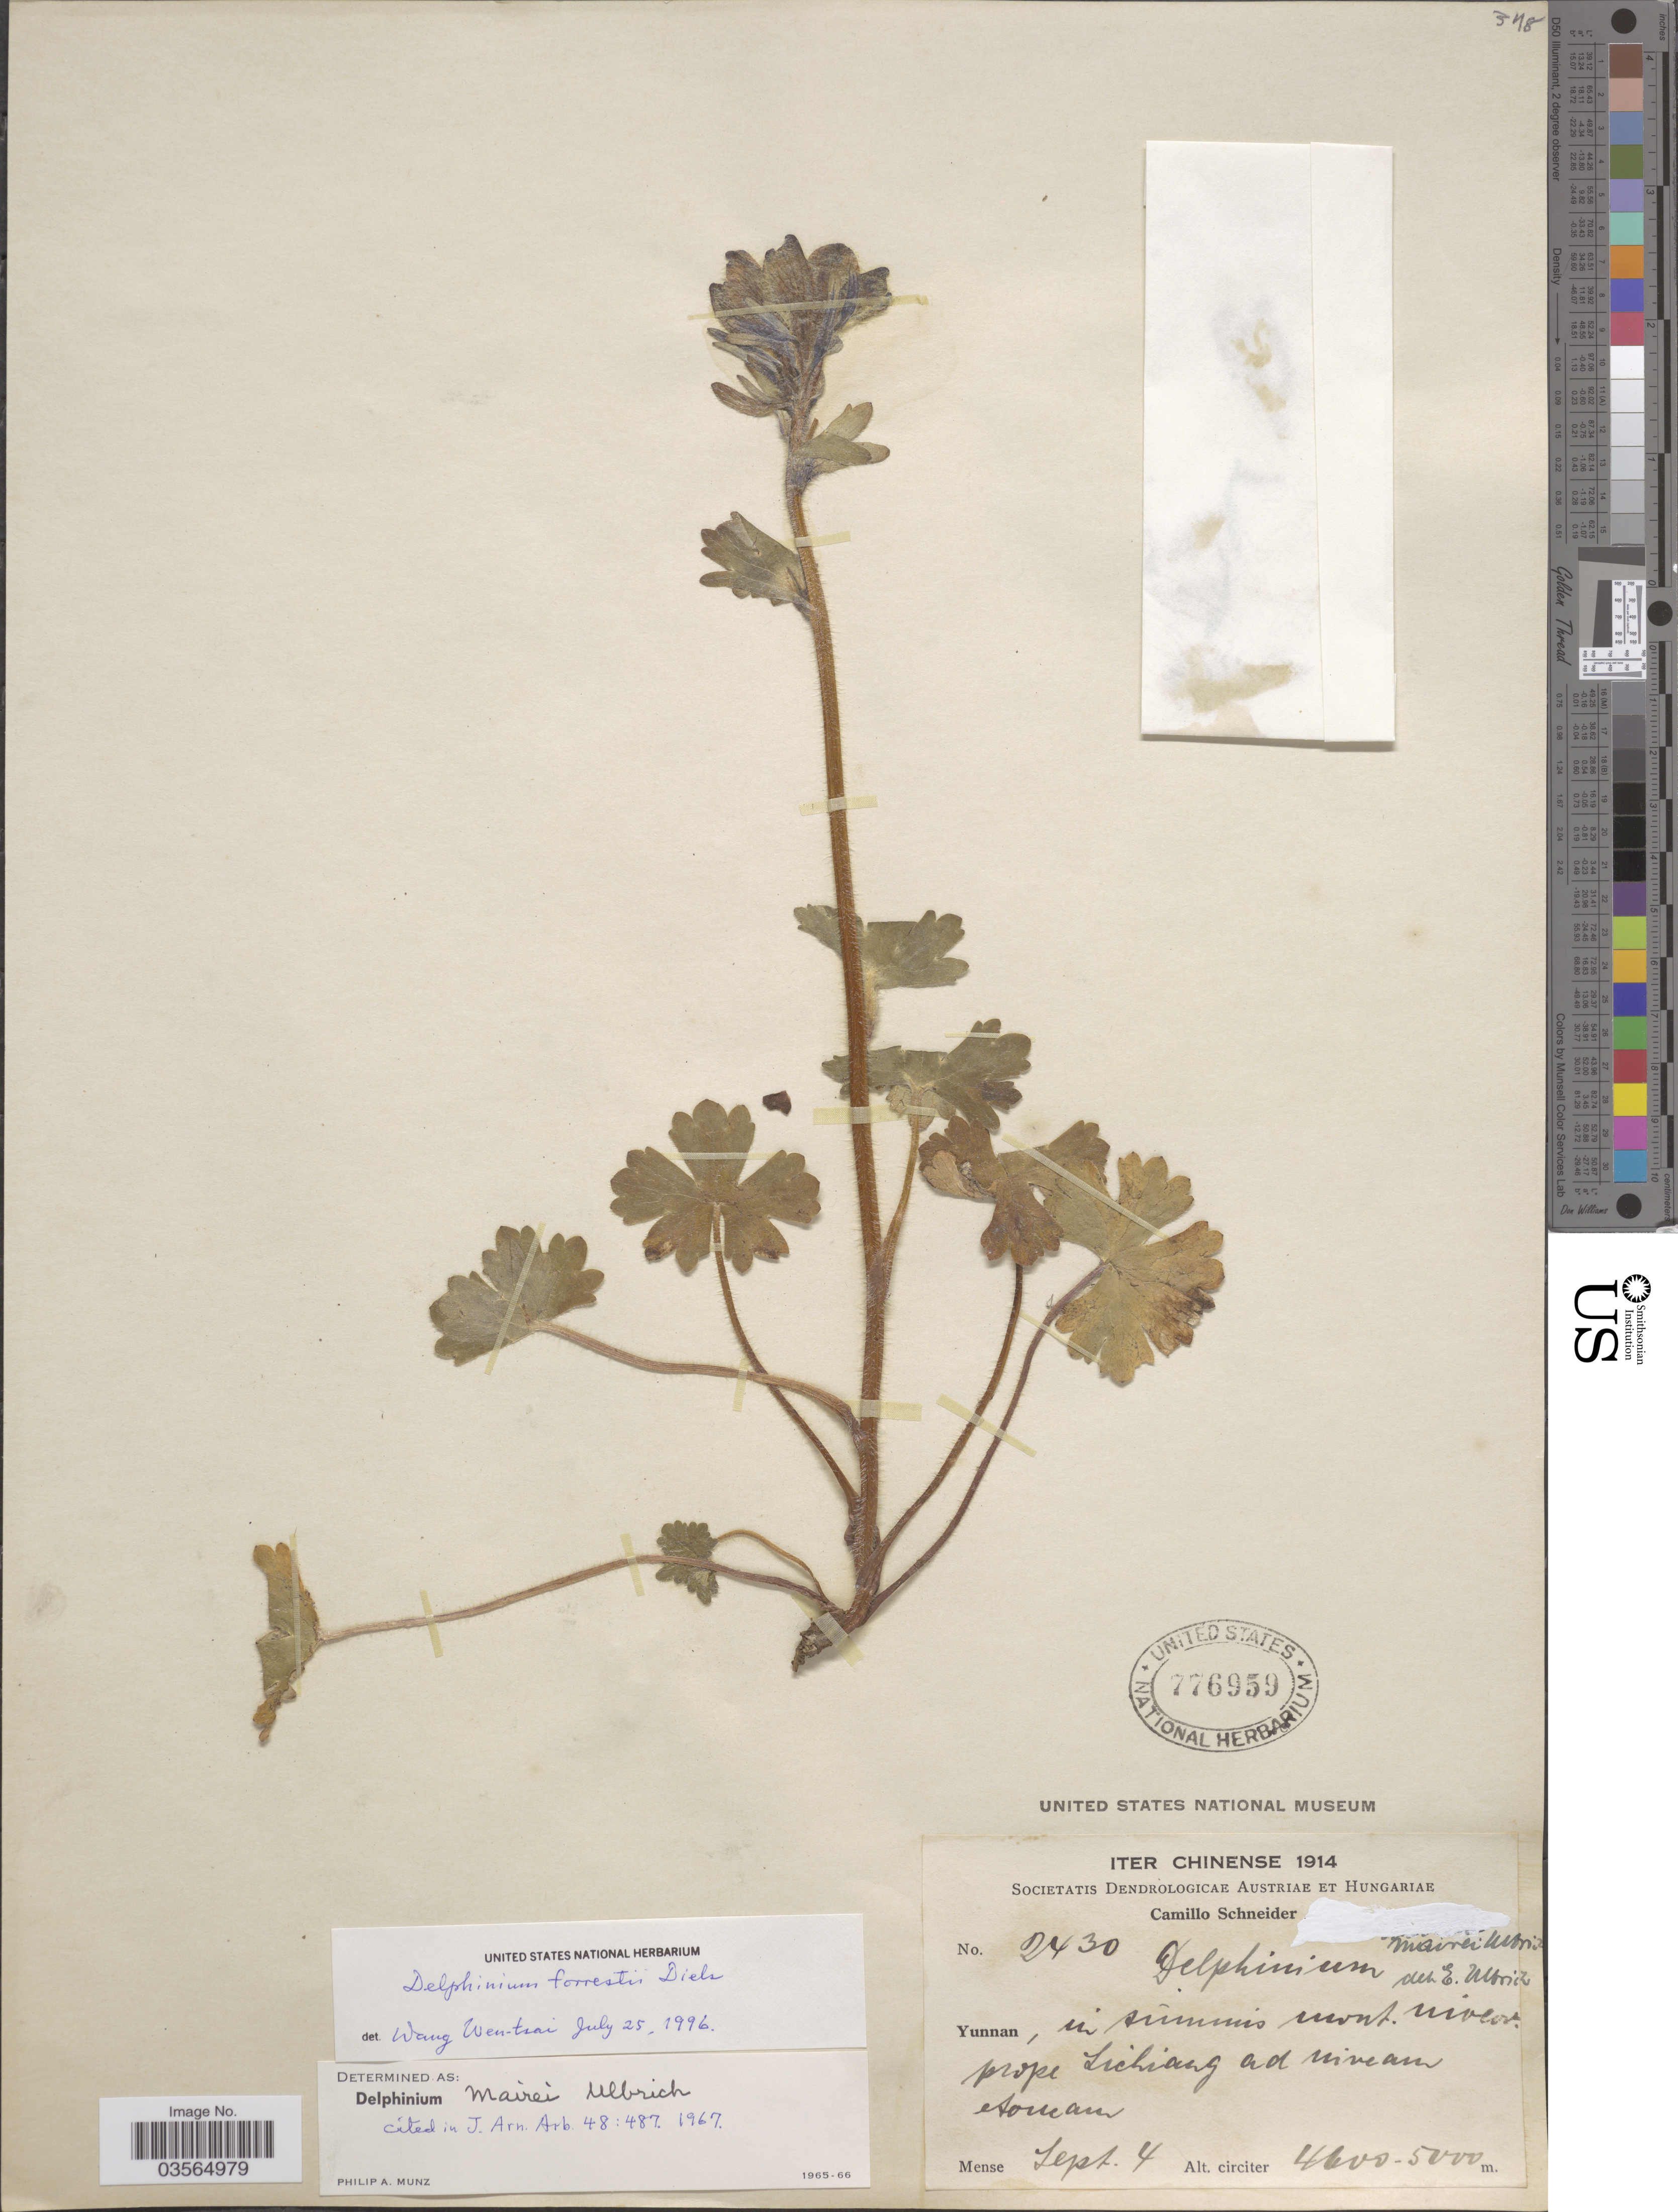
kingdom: Plantae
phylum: Tracheophyta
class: Magnoliopsida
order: Ranunculales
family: Ranunculaceae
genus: Delphinium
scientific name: Delphinium forrestii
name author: Diels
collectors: C. K. Schneider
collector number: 2430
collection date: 1914-09-04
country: China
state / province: Yunnan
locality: In summis mont niveor prope Lichiang.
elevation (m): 4600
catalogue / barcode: US 776959